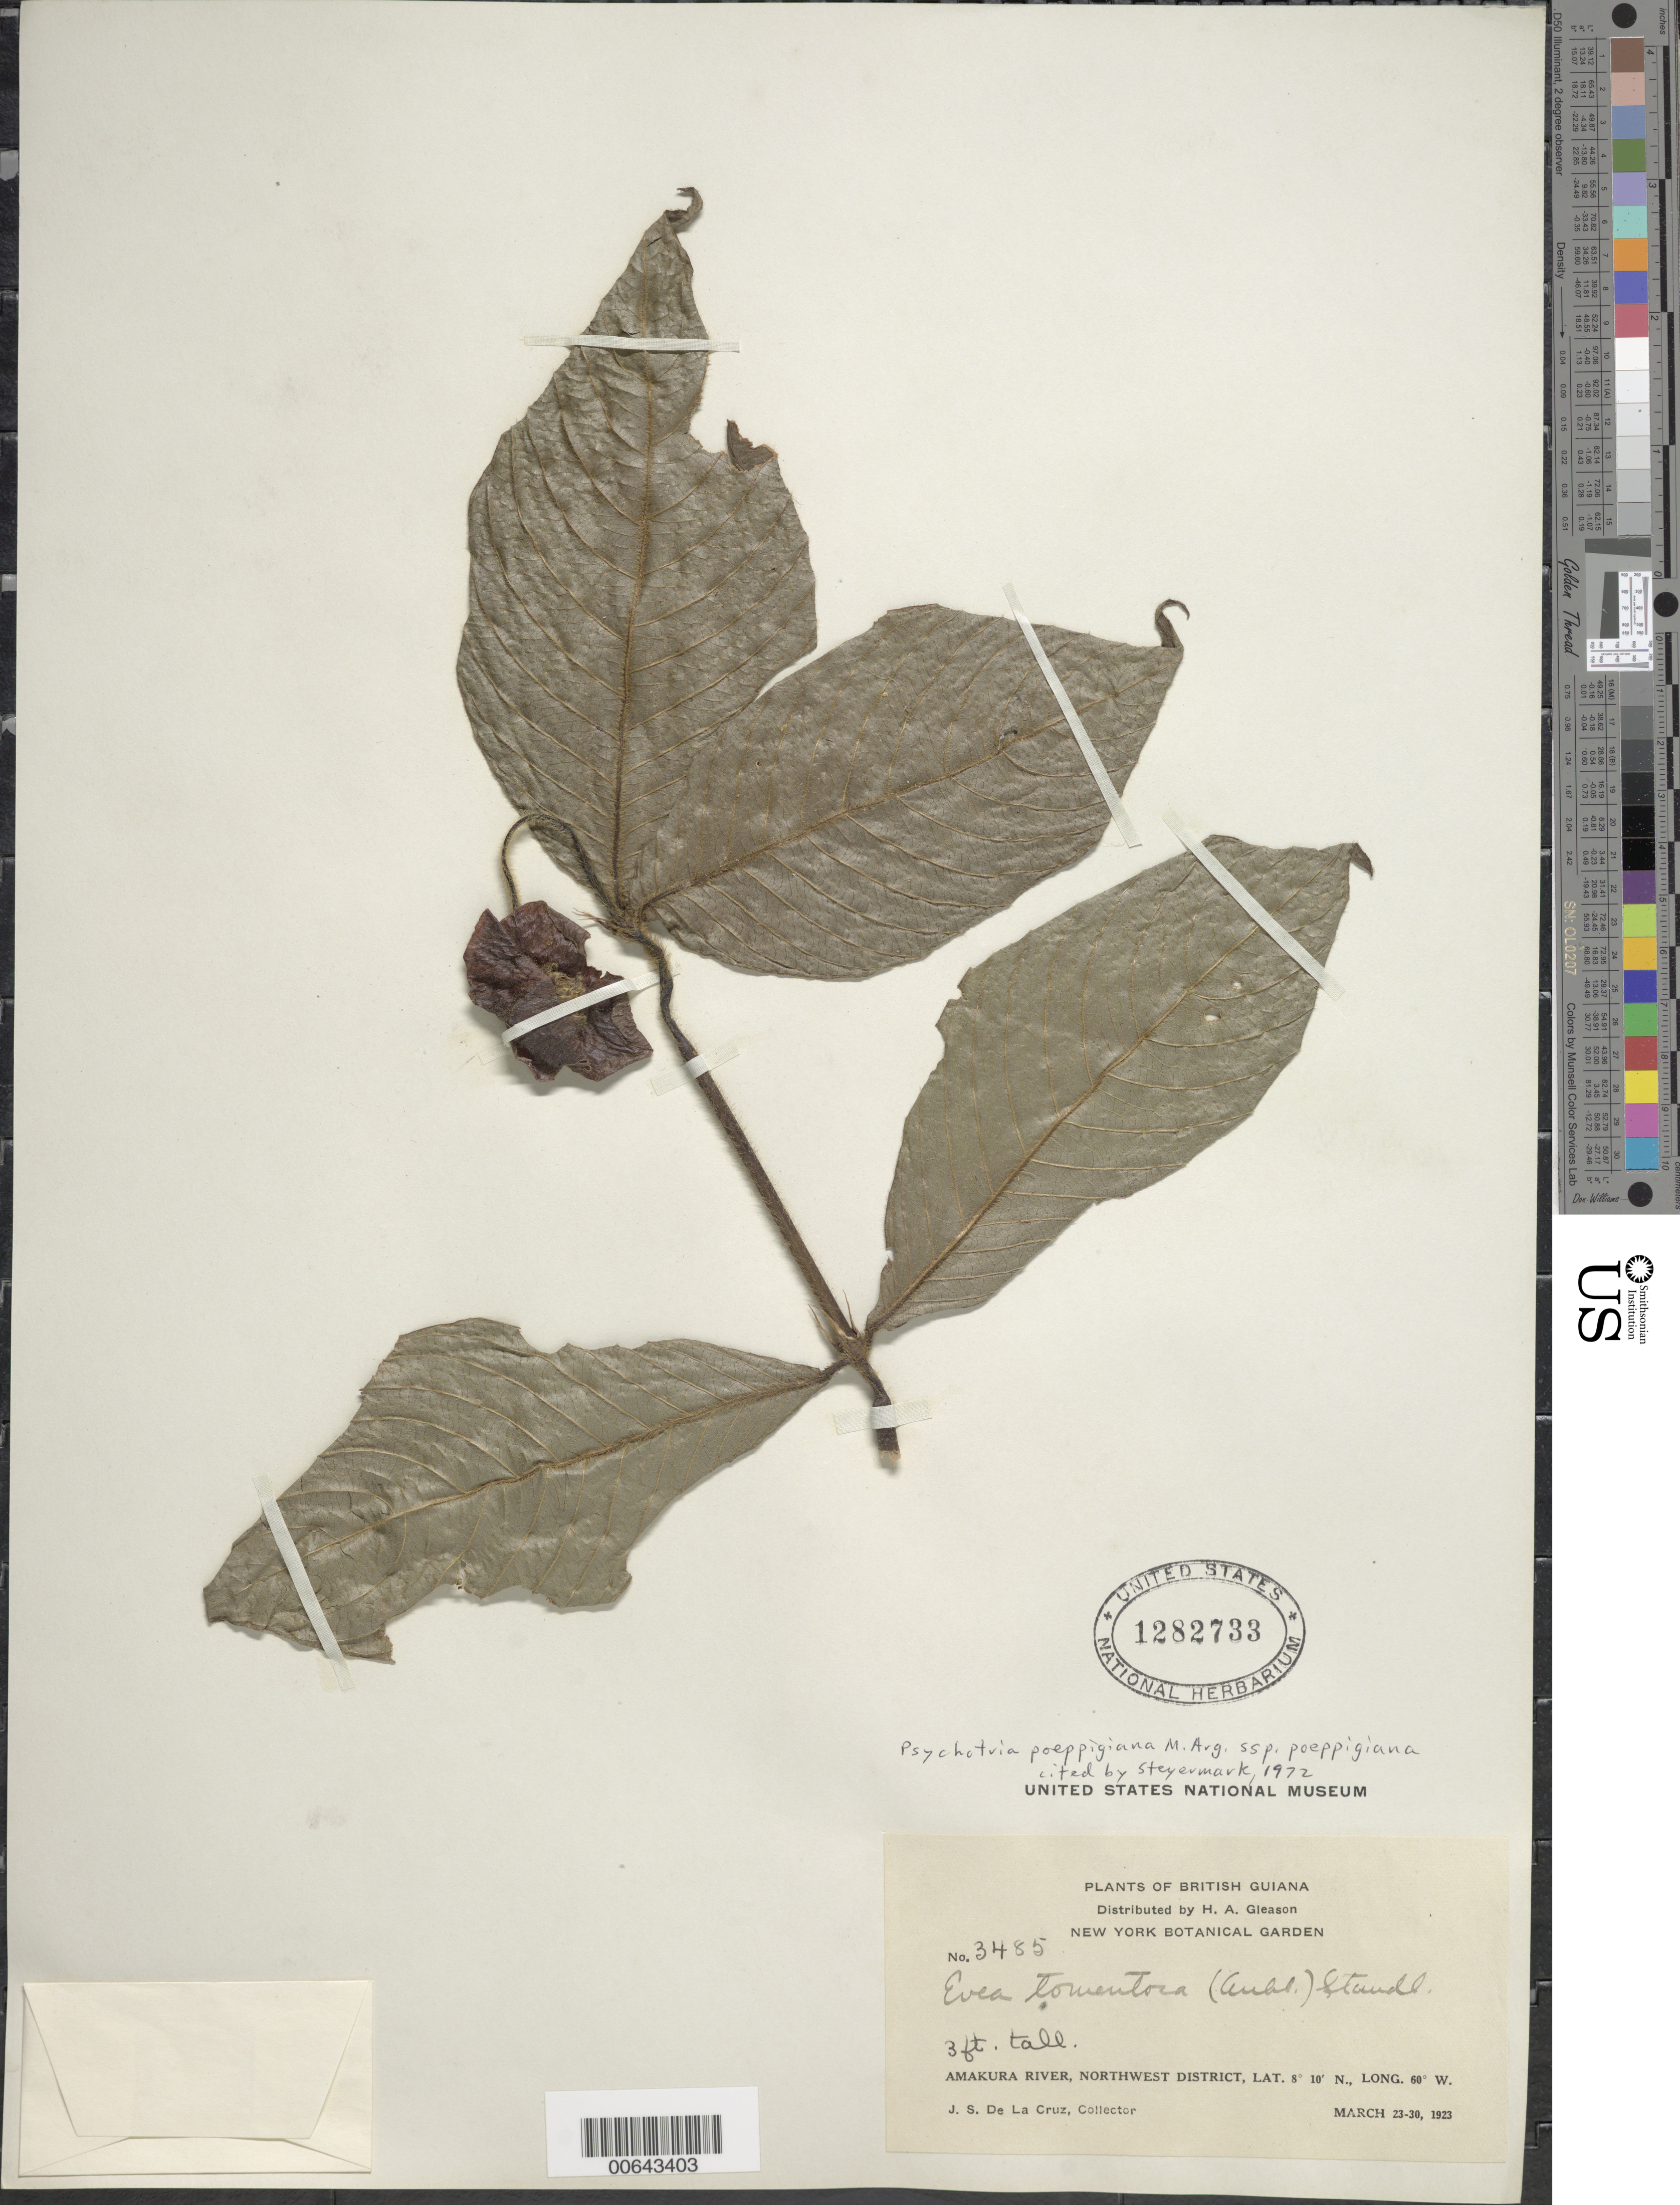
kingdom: Plantae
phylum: Tracheophyta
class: Magnoliopsida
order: Gentianales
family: Rubiaceae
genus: Palicourea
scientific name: Palicourea tomentosa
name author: (Aubl.) Borhidi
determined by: Kirkbride, J. H., Jr.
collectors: J. S. de la Cruz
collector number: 3485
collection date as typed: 23-Mar-23 to 30-Mar-23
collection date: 1923-03-23/1923-03-30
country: Guyana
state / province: Barima-Waini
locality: Amakura R., NW District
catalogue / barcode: US 1282733